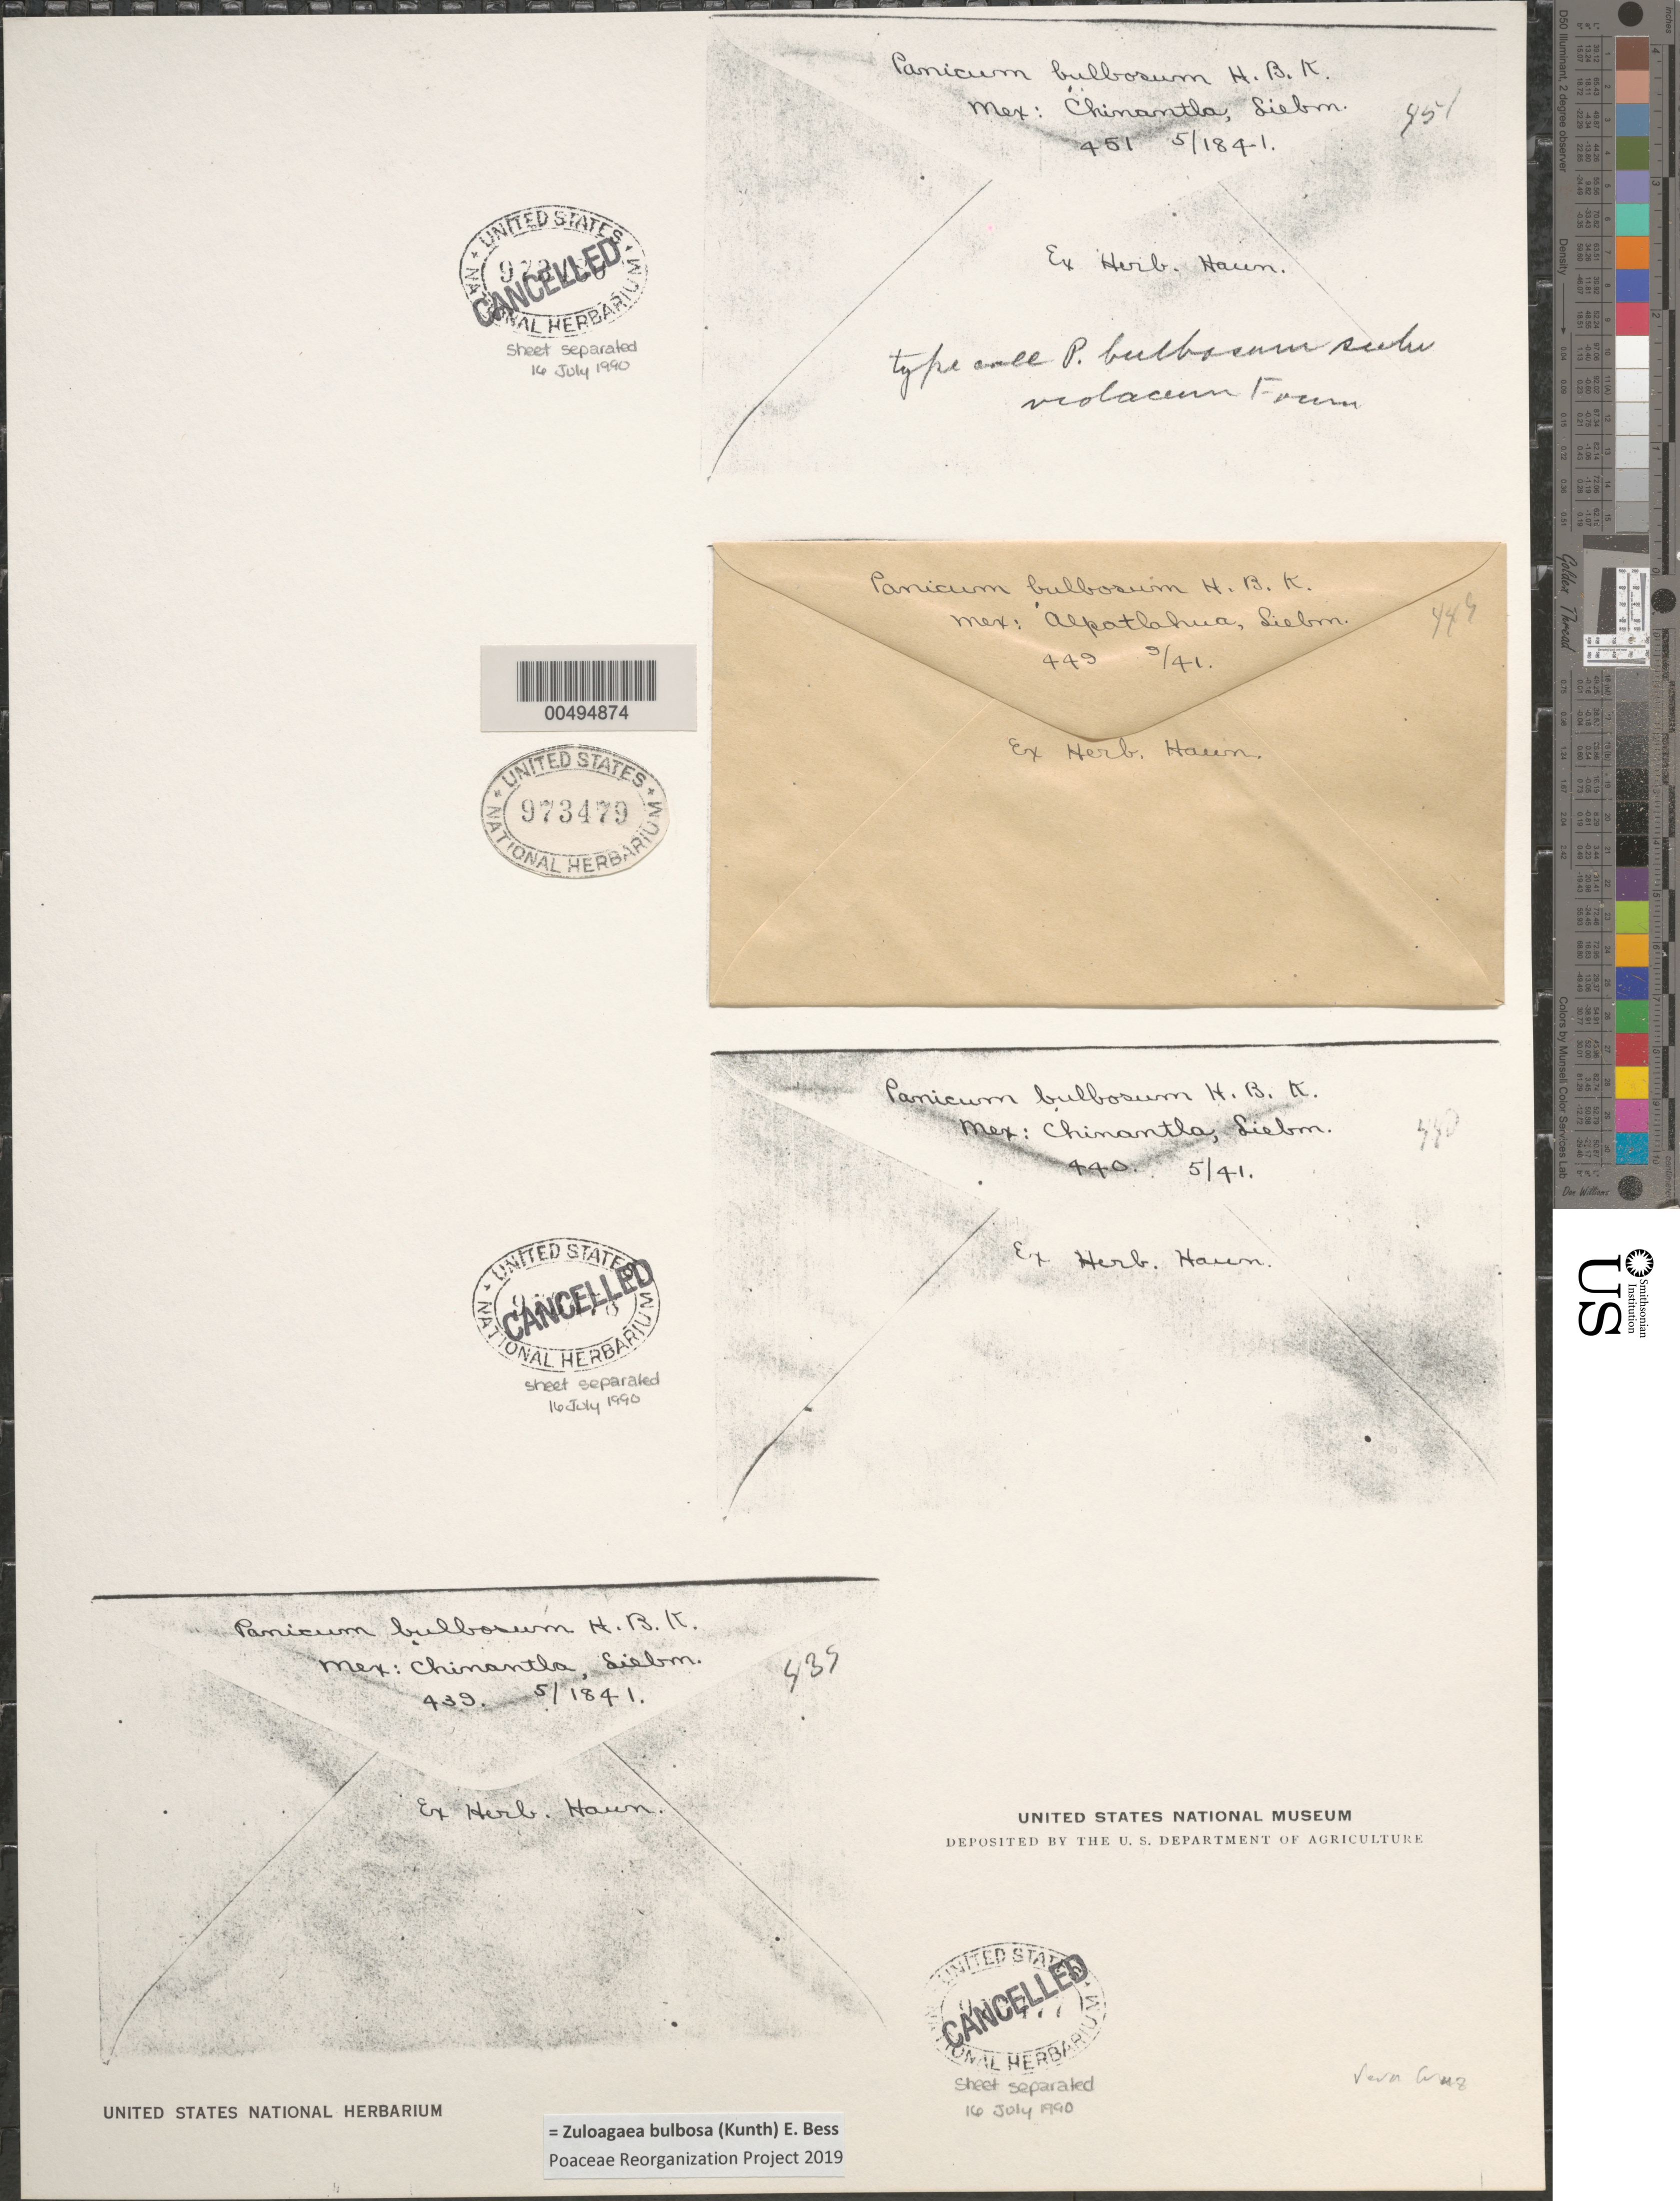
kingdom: Plantae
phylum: Tracheophyta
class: Liliopsida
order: Poales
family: Poaceae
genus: Panicum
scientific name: Panicum bulbosum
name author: Kunth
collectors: F. M. Liebmann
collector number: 449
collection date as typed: Sep 1841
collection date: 1841-09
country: Mexico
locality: Alpatlahua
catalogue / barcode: US 973479